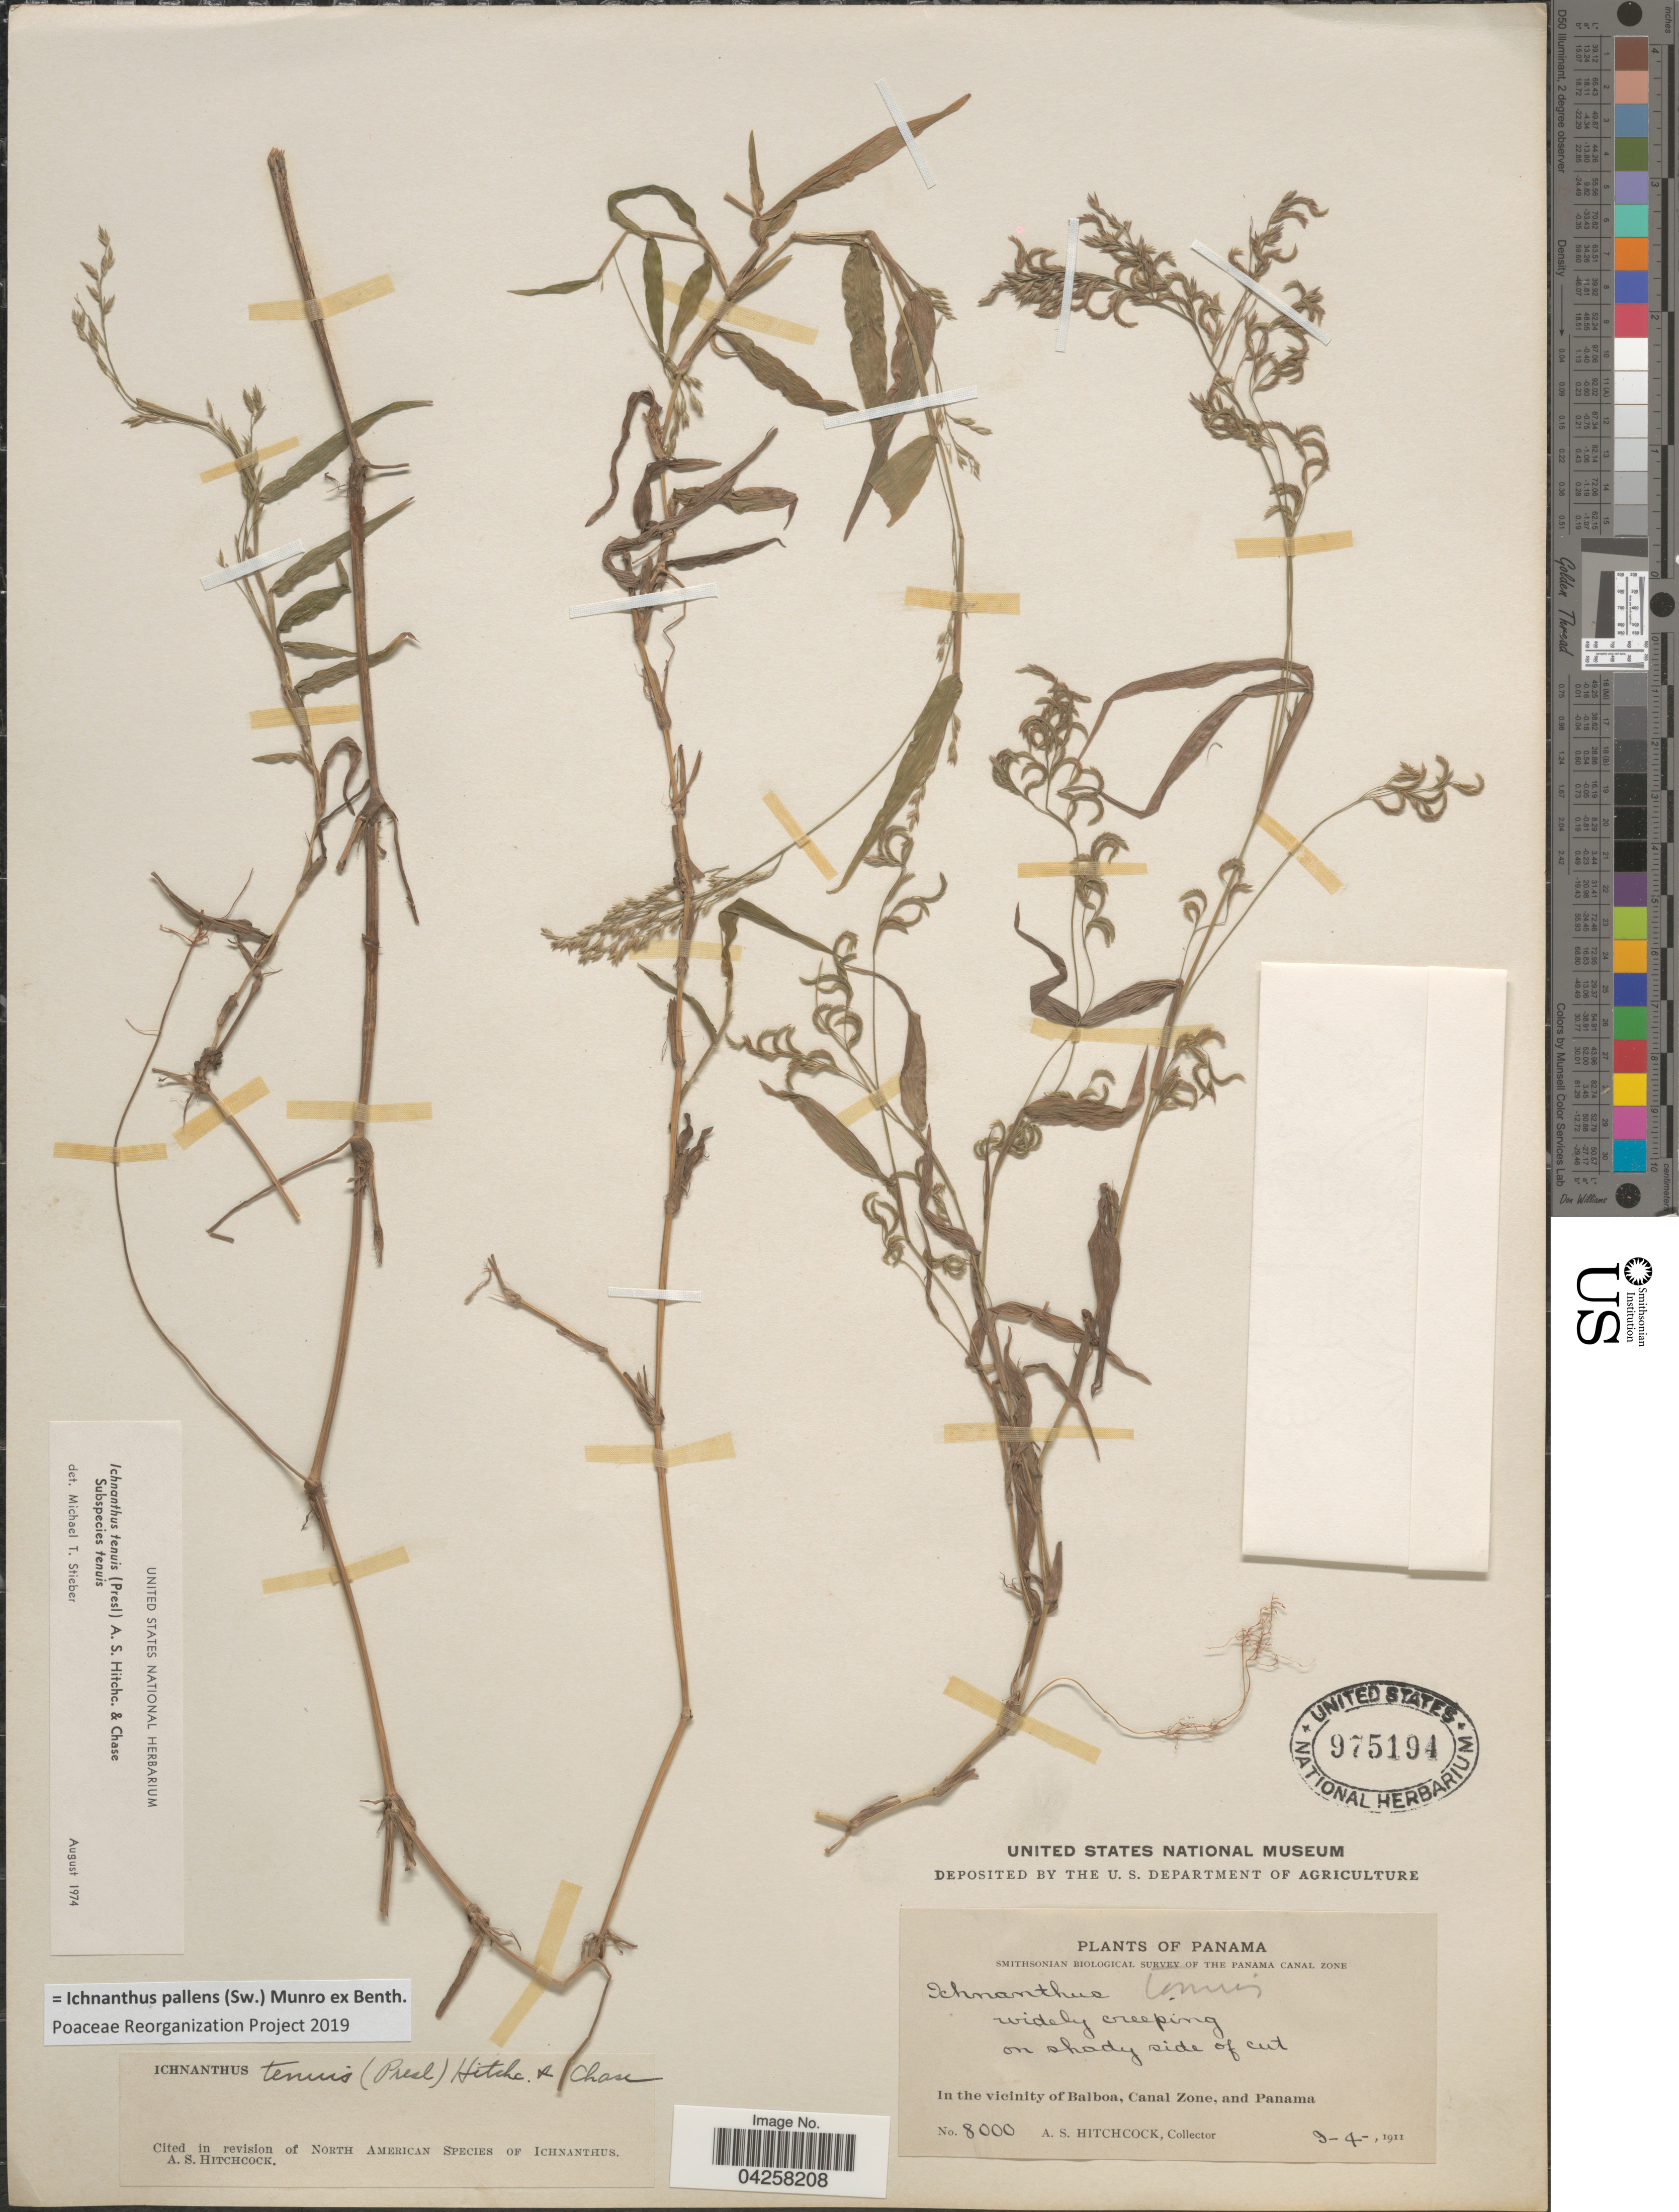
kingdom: Plantae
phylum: Tracheophyta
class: Liliopsida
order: Poales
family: Poaceae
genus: Ichnanthus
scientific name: Ichnanthus tenuis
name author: (J. Presl) Hitchc. & Chase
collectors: A. S. Hitchcock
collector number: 8000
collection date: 1911-04-09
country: Panama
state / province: Colón / Panamá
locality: Smithsonian Biological Survey of the Panama Canal Zone. In the vicinity of Balboa, Canal Zone, and Panama.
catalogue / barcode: US 975194